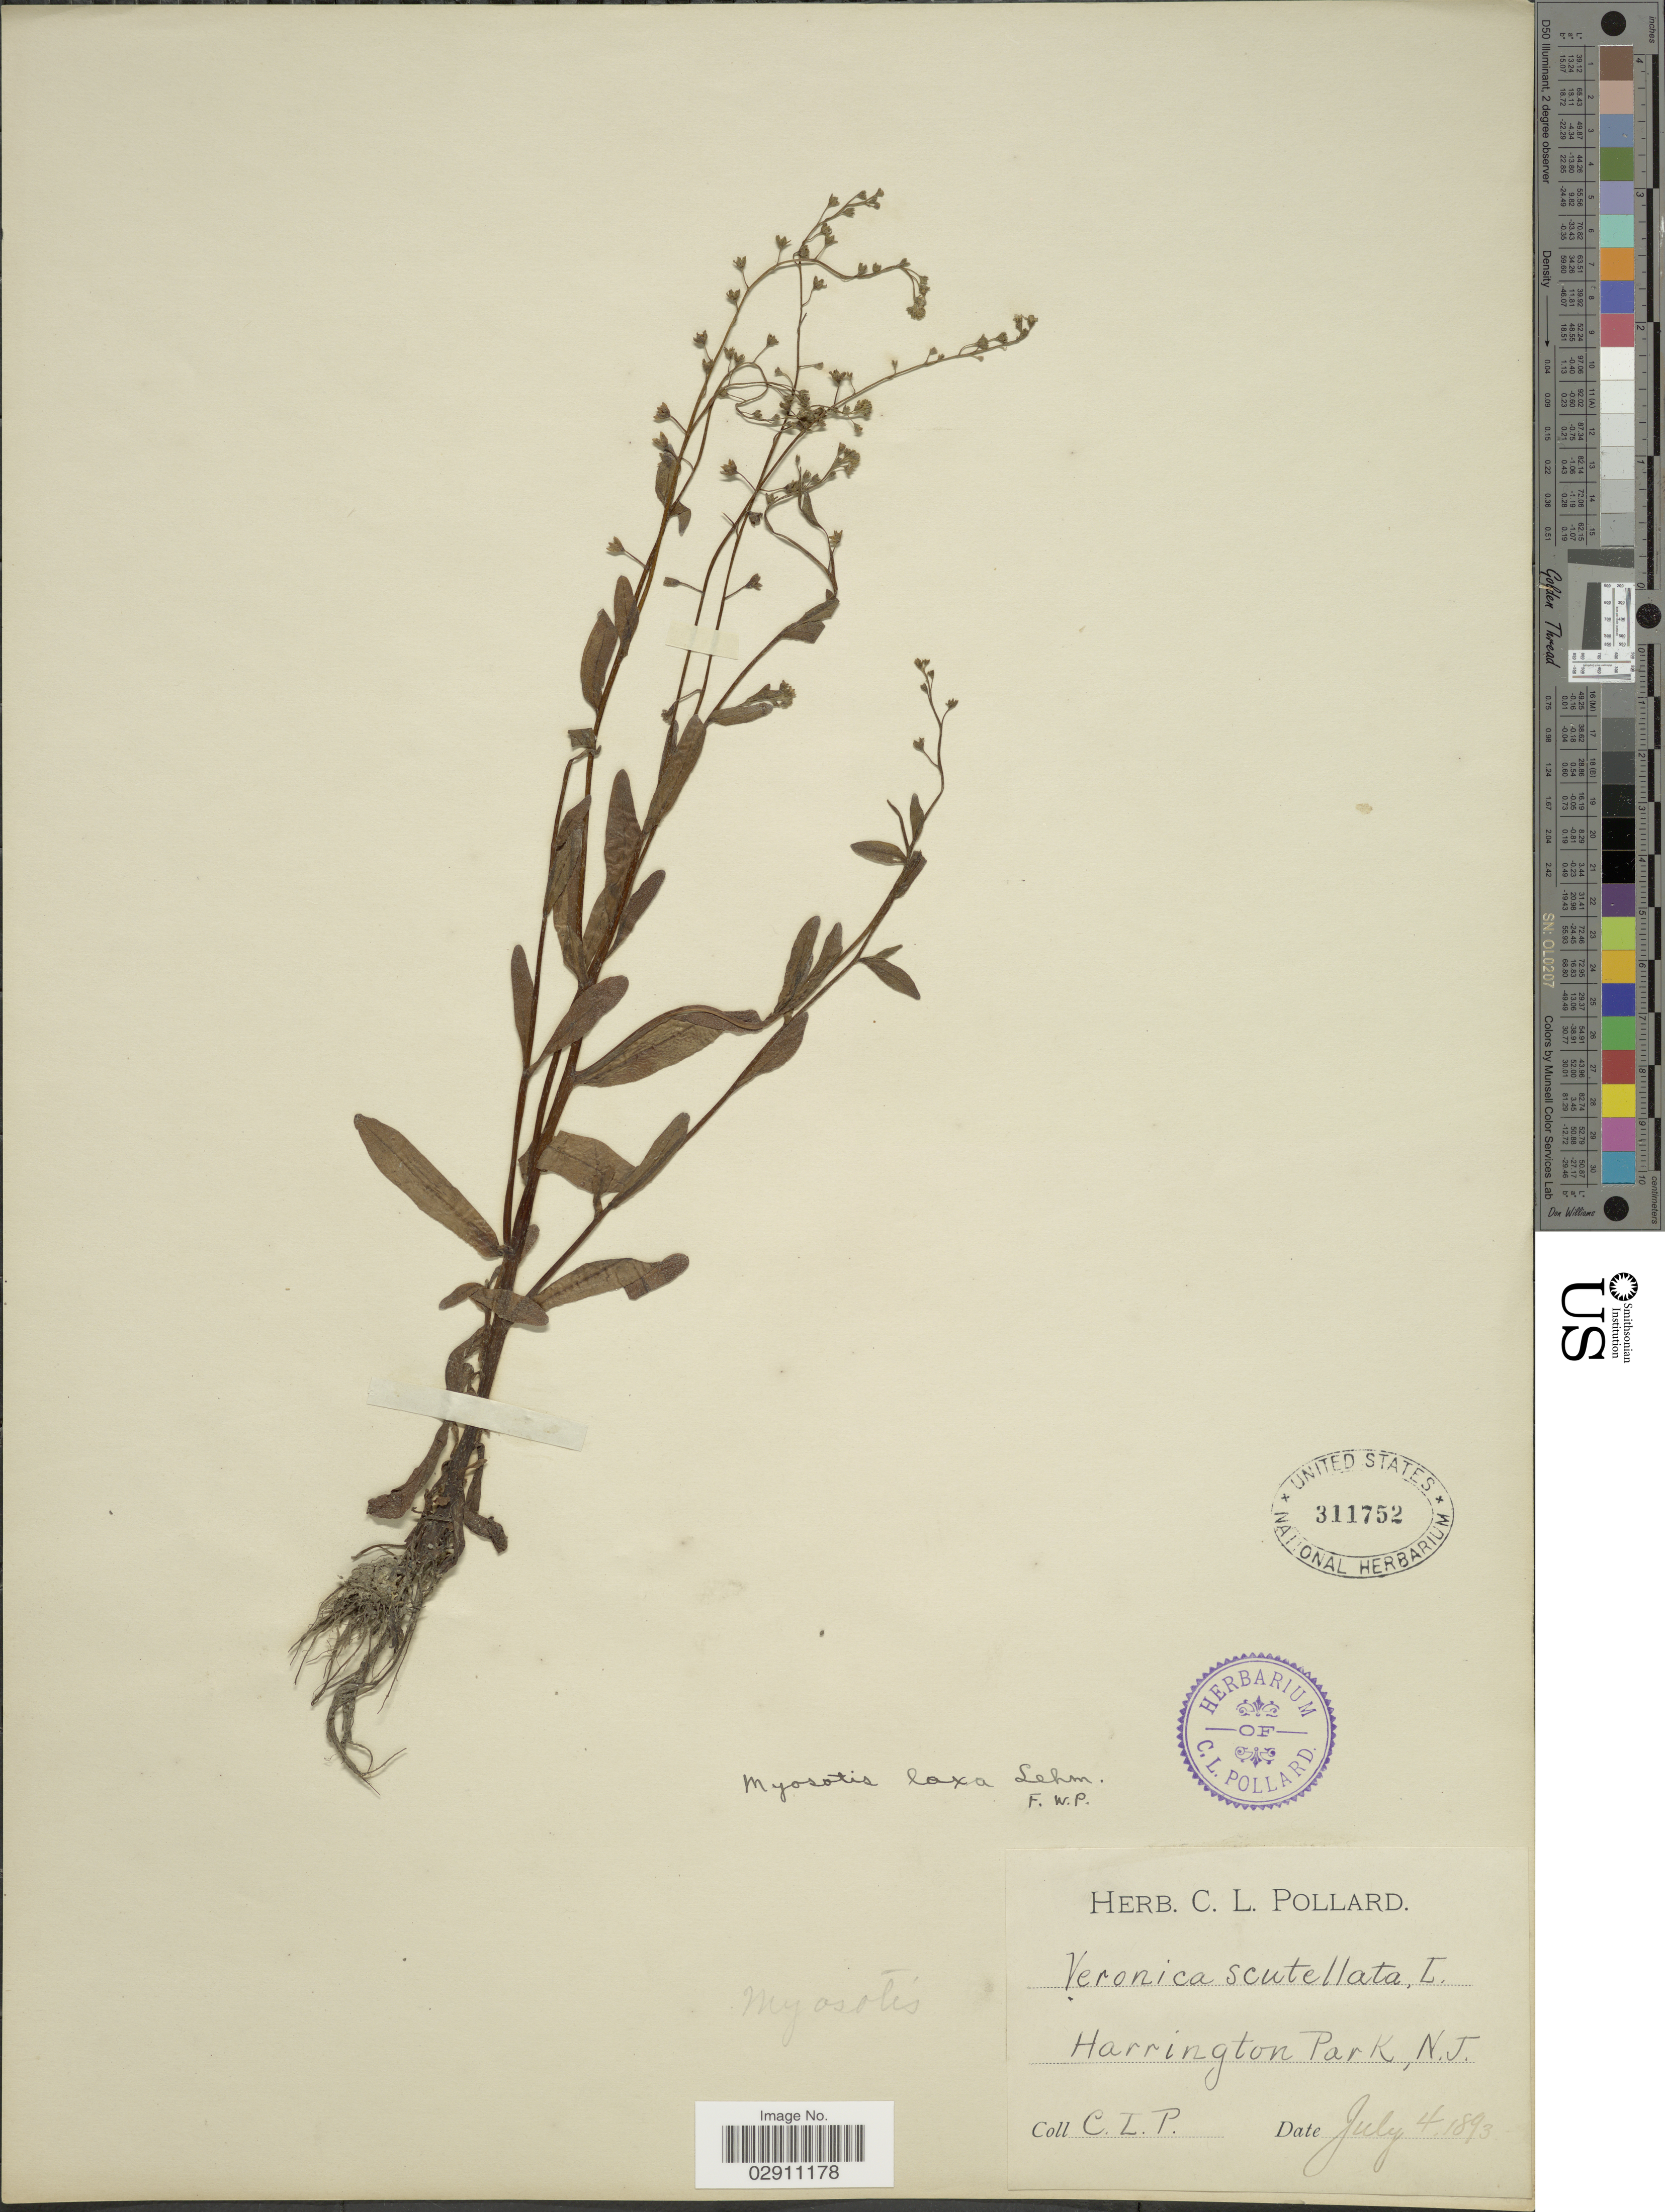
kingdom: Plantae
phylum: Tracheophyta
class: Magnoliopsida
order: Boraginales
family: Boraginaceae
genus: Myosotis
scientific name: Myosotis laxa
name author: F. Lehm.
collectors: C. L. Pollard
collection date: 1893-07-04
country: United States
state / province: New Jersey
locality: Harrington Park.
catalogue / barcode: US 311752